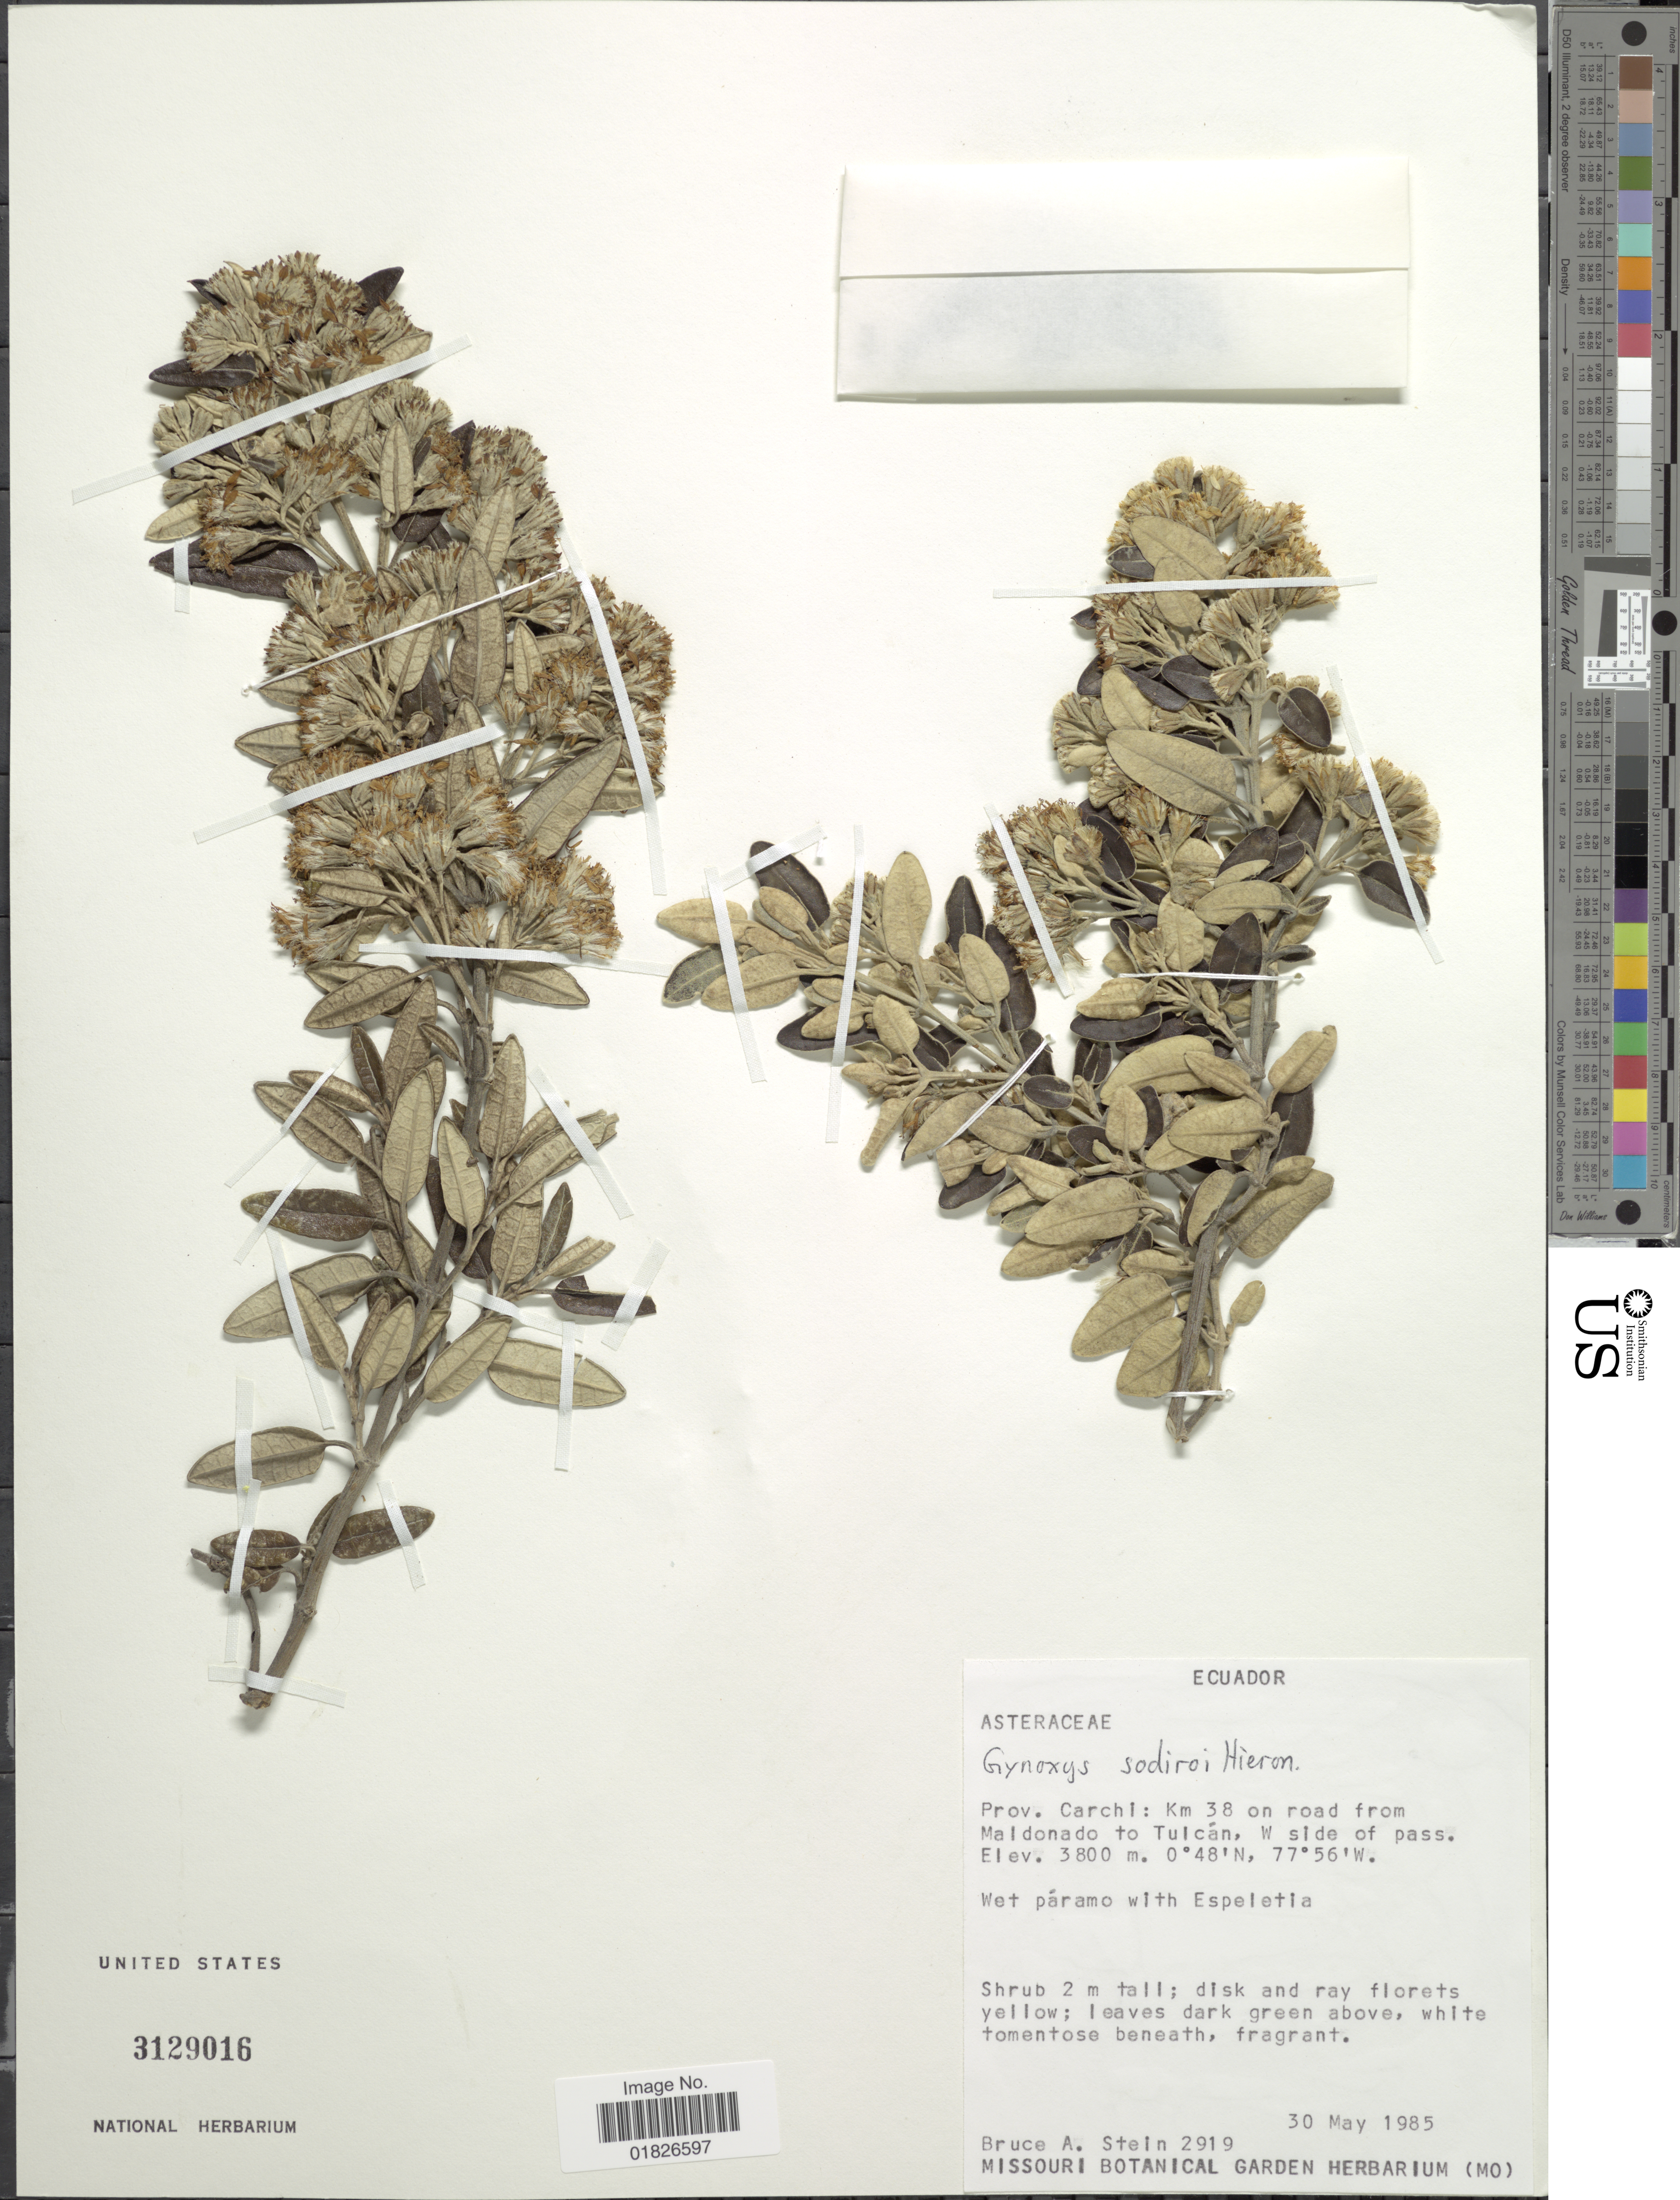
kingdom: Plantae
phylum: Tracheophyta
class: Magnoliopsida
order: Asterales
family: Asteraceae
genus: Gynoxys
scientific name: Gynoxys sodiroi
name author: Hieron.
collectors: B. A. Stein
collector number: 2919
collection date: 1985-05-30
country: Ecuador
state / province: Carchi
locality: Km 38 on road from Maldonado to Tulcan, W side of pass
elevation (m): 3800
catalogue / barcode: US 3129016